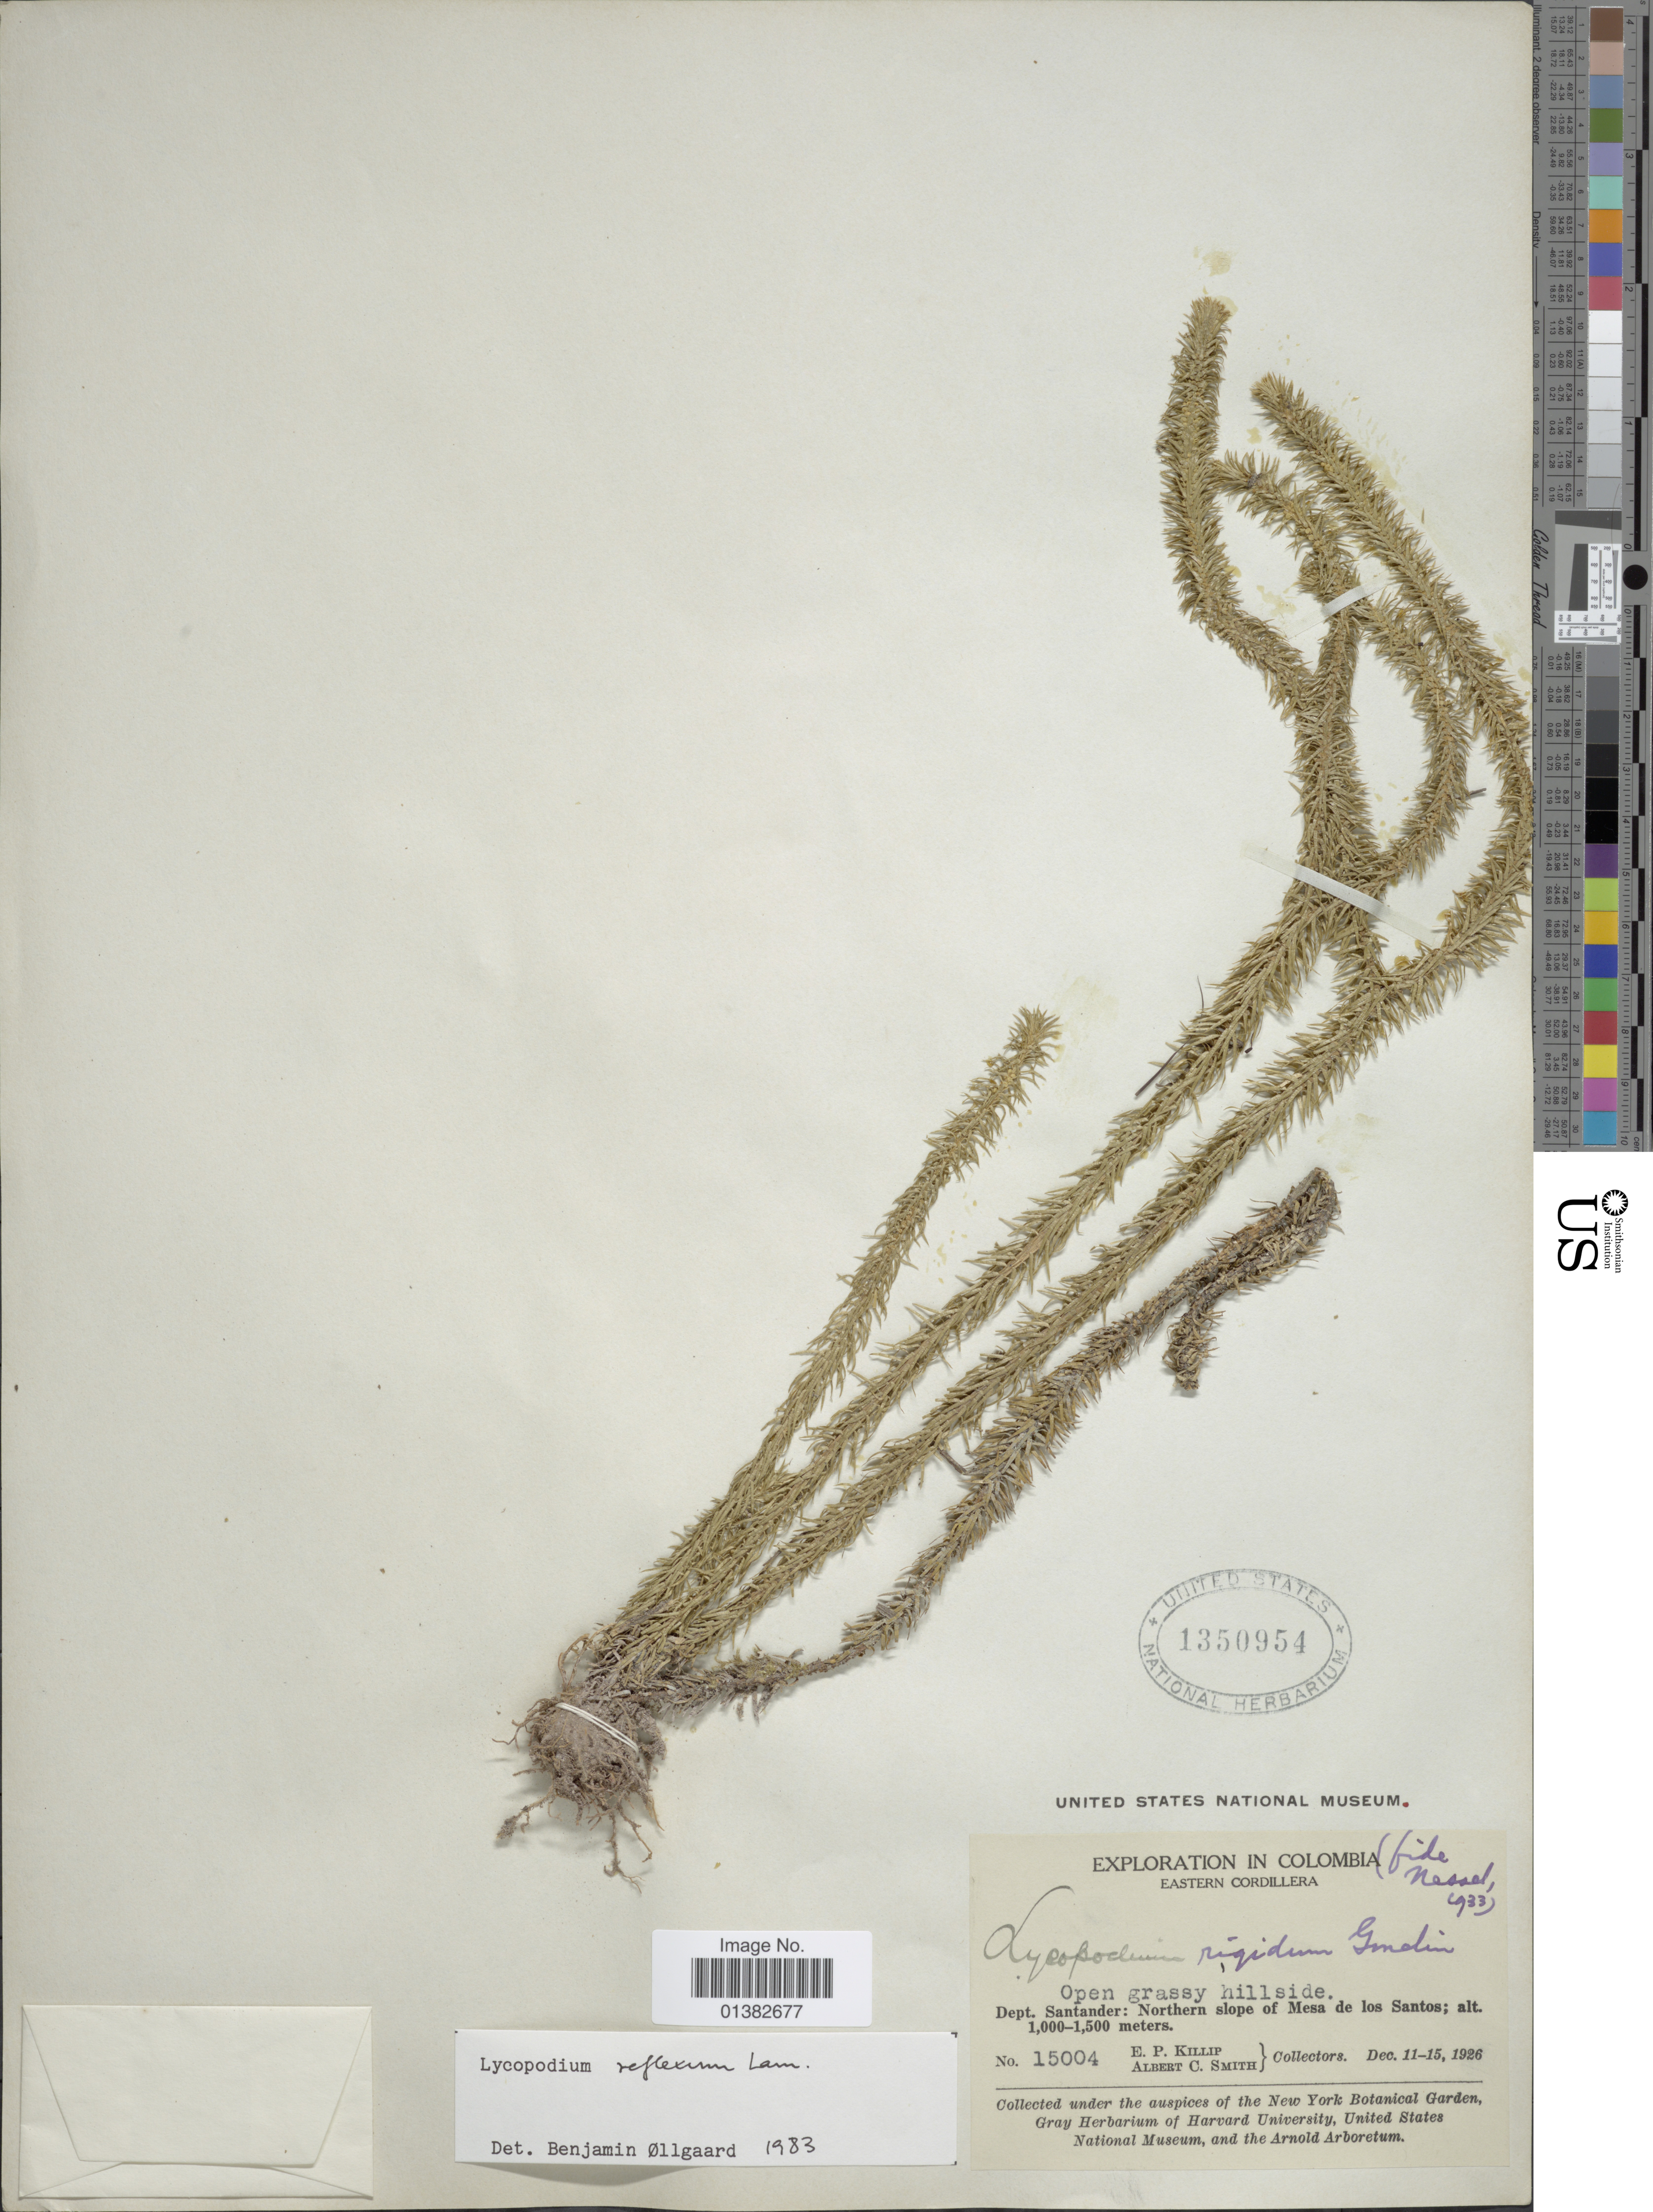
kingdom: Plantae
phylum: Tracheophyta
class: Lycopodiopsida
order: Lycopodiales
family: Lycopodiaceae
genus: Phlegmariurus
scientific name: Phlegmariurus reflexus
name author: (Lam.) B. Øllg.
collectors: E. P. Killip & A. C. Smith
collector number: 15004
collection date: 1926-12-11/1926-12-15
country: Colombia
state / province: Santander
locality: Eastern Cordillera. Northern slope of Mesa de los Santos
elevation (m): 1000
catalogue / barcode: US 1350954